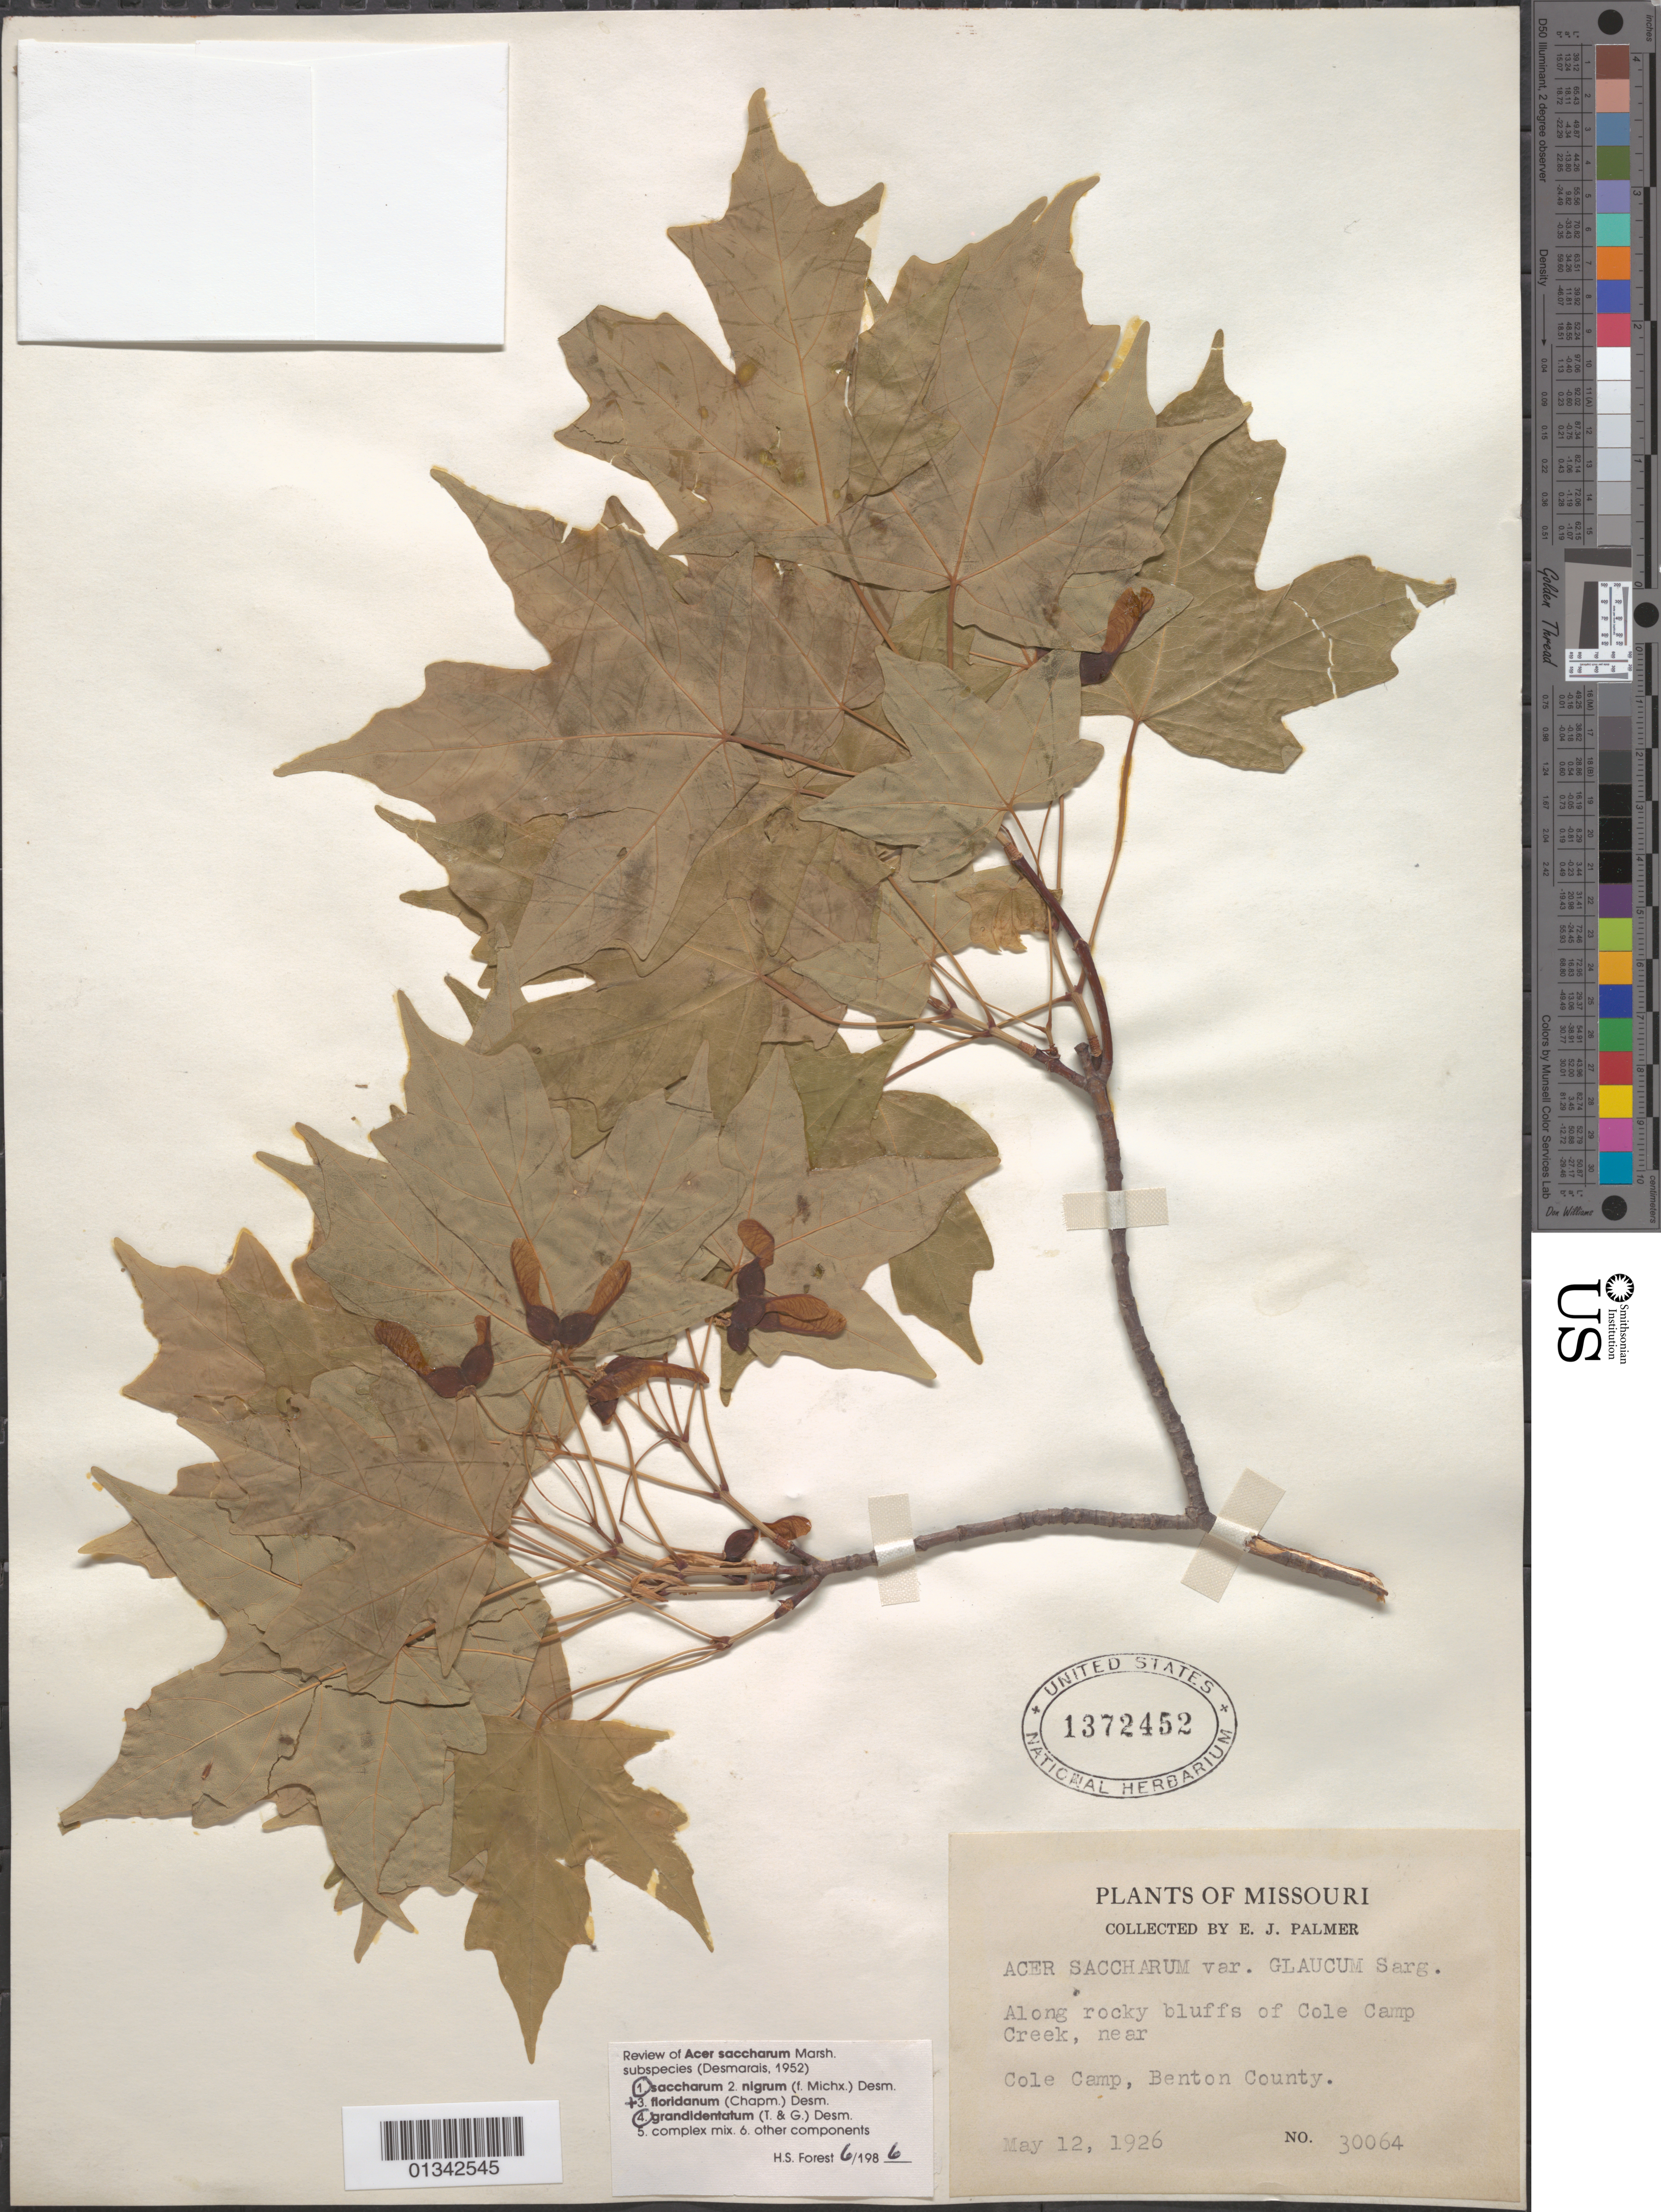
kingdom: Plantae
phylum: Tracheophyta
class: Magnoliopsida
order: Sapindales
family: Sapindaceae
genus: Acer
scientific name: Acer saccharum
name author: Marshall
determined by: Forest, H. S.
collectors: E. J. Palmer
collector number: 30064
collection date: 1926-05-12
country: United States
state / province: Missouri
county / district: Benton County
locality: Cole Camp Creek, Cole Camp, Benton County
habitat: Along rocky bluffs of creek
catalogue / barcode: US 1372452